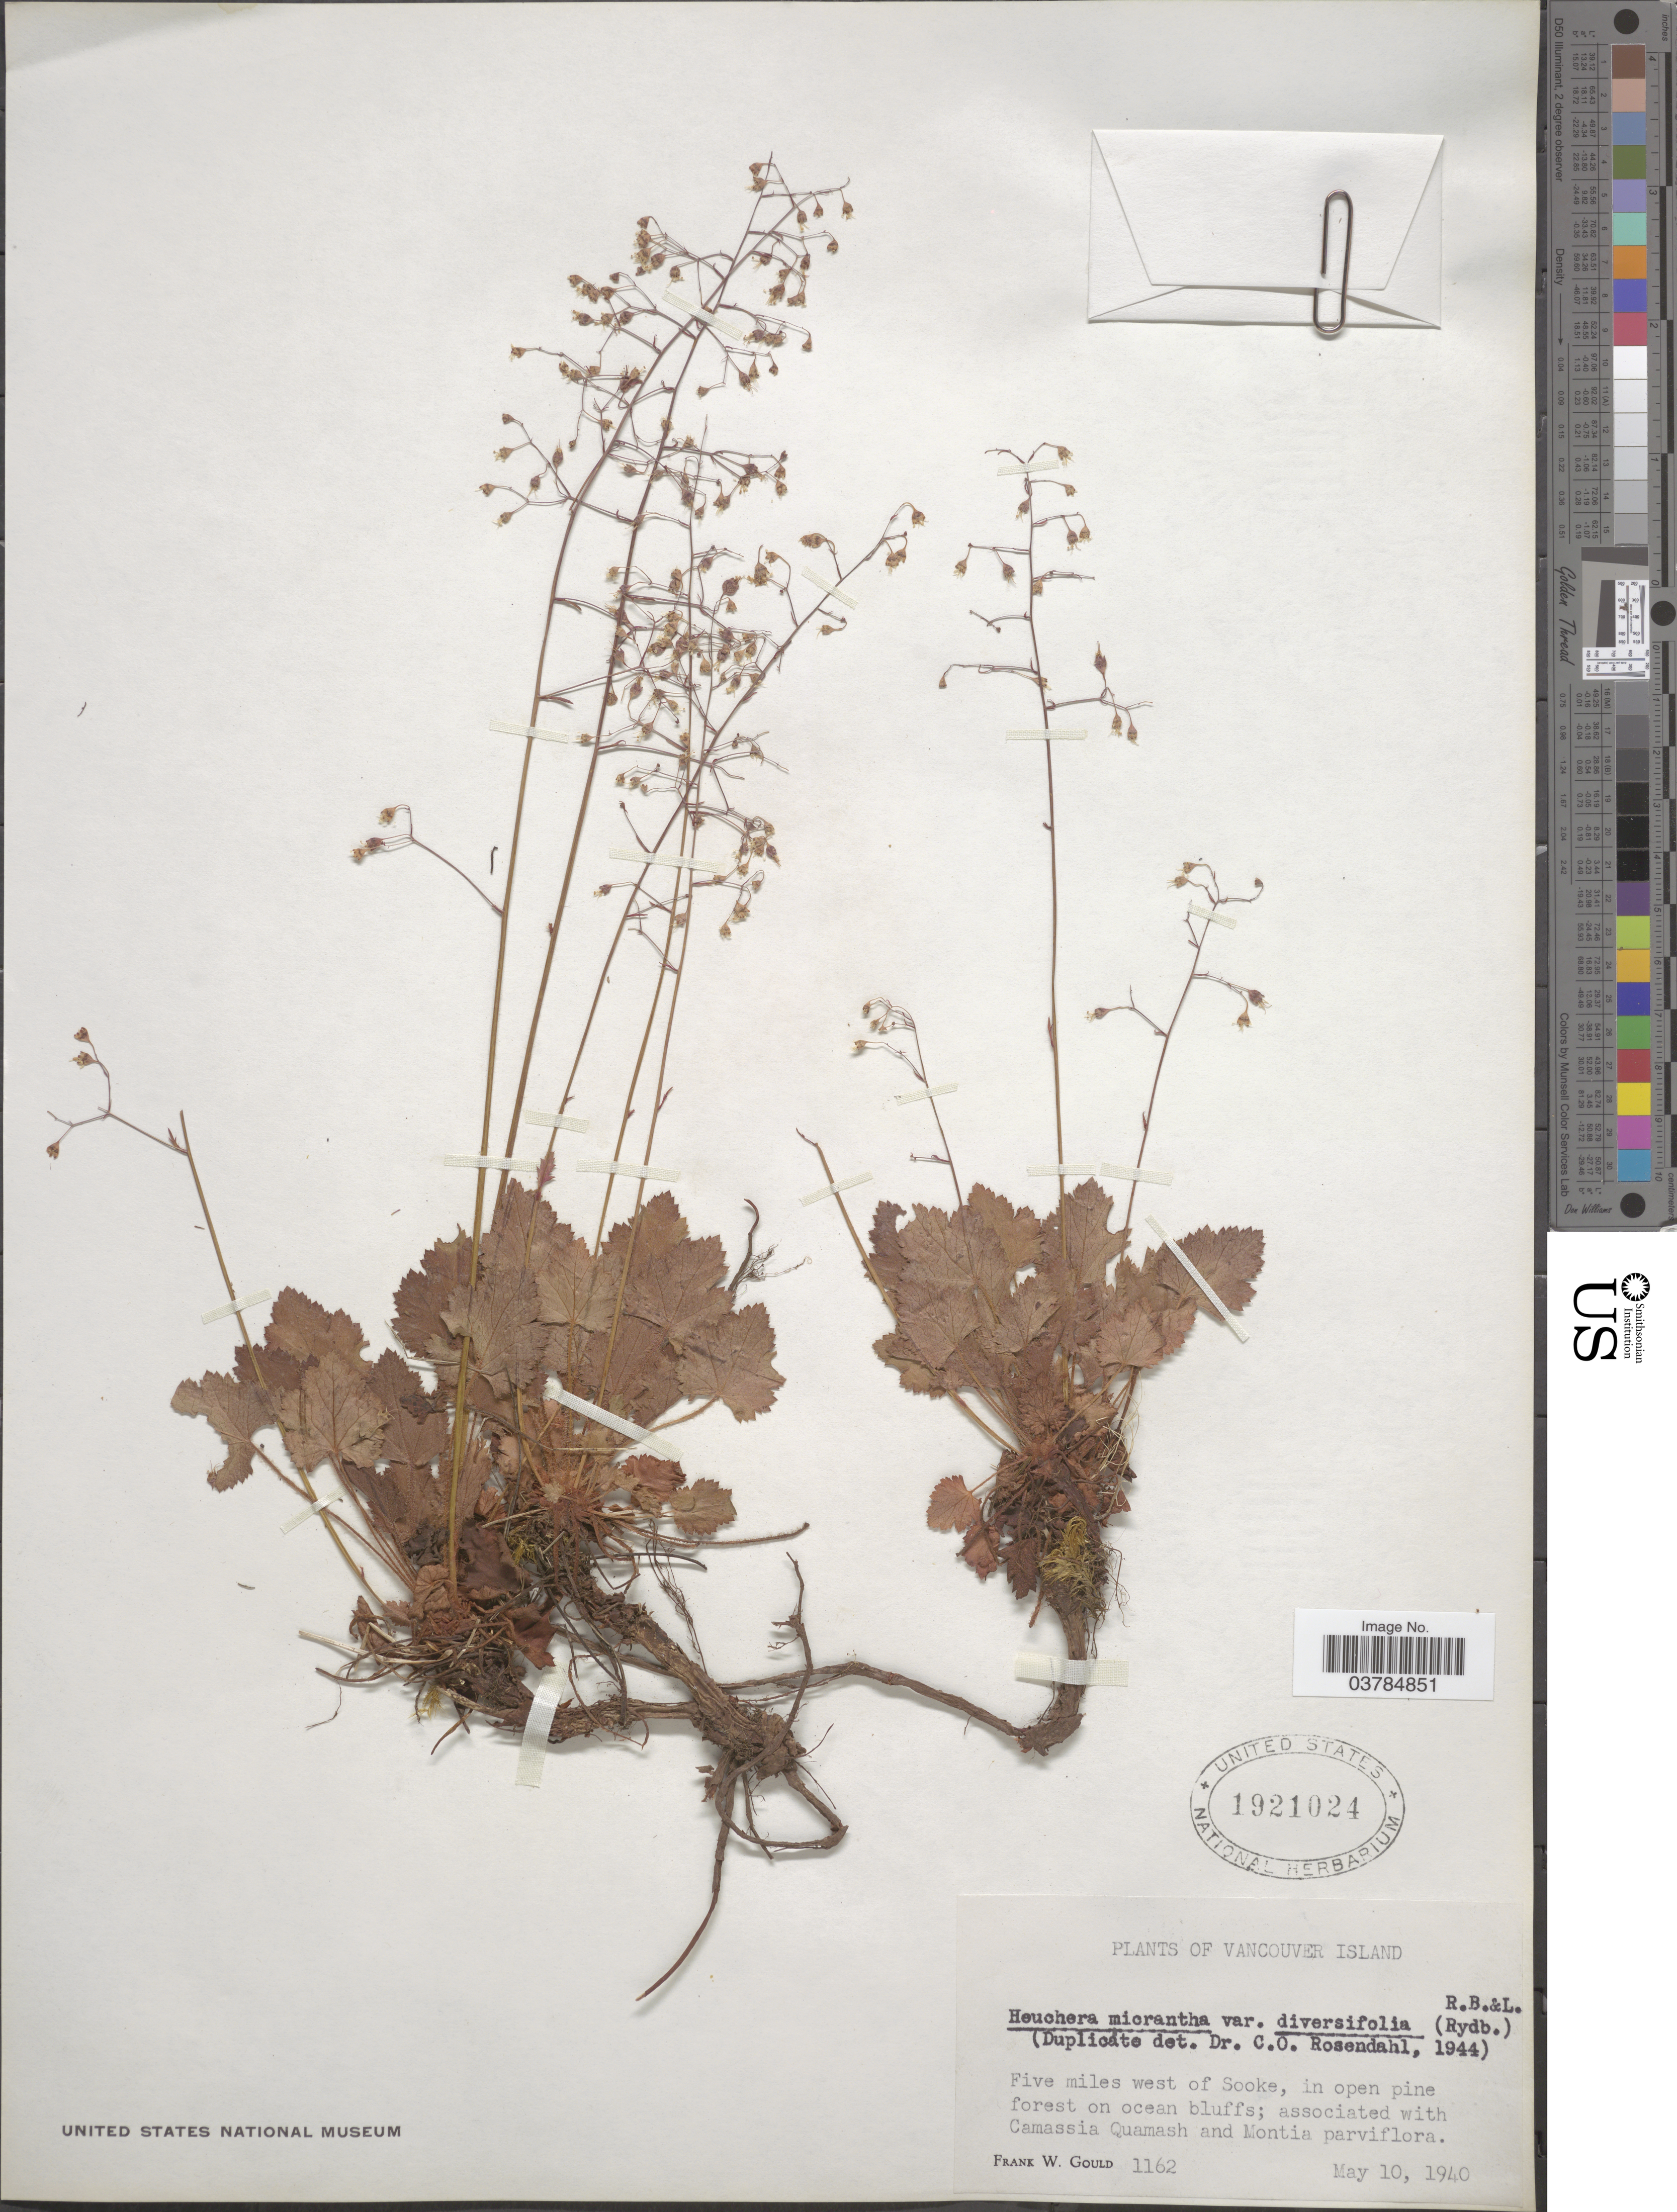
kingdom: Plantae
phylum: Tracheophyta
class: Magnoliopsida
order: Saxifragales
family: Saxifragaceae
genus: Heuchera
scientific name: Heuchera micrantha var. diversifolia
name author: (Rydb.) Rosend. et al.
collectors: F. W. Gould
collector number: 1162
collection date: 1940-05-10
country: Canada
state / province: British Columbia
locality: Vancouver Island. Five miles west of Sooke, in open pine forest on ocean bluffs.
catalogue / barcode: US 1921024